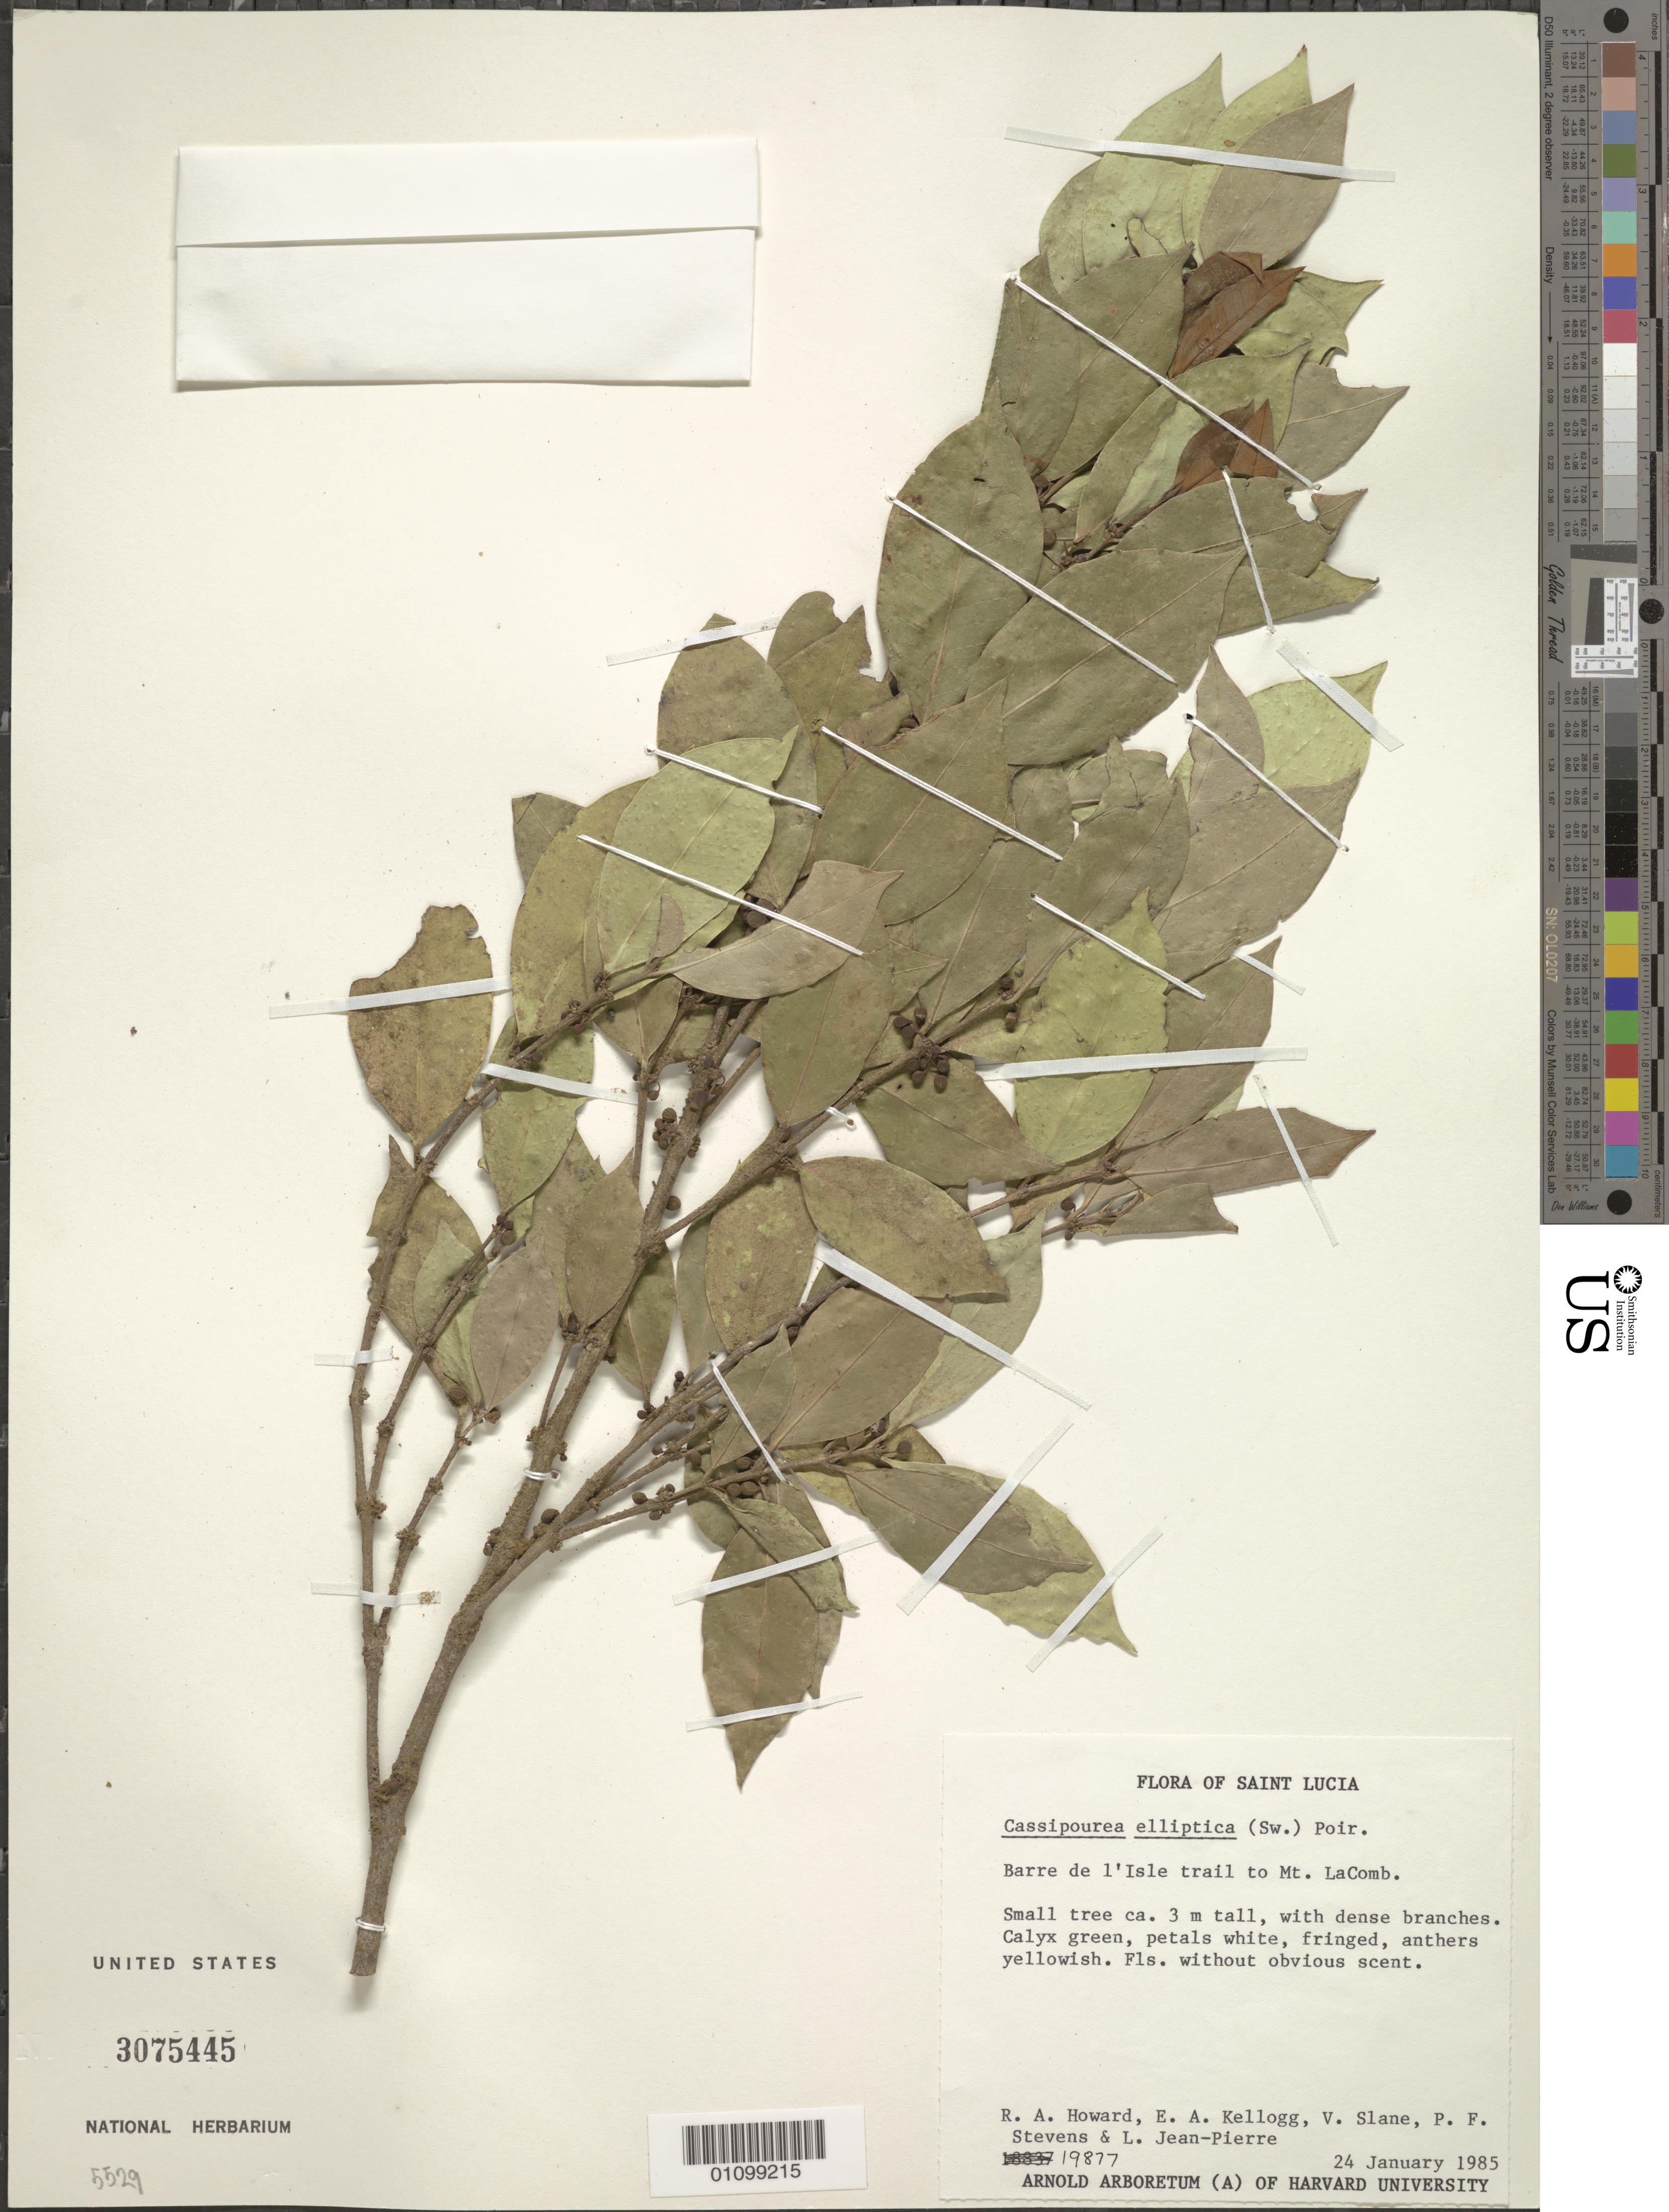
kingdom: Plantae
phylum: Tracheophyta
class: Magnoliopsida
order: Malpighiales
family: Rhizophoraceae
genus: Cassipourea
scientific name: Cassipourea elliptica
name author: (Sw.) Poir.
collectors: R. A. Howard, E. A. Kellogg, V. Slane, P. F. Stevens & L. L. Jean-Pierre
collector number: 19877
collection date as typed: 24 Jan 1985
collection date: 1985-01-24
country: St. Lucia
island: St. Lucia I.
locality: Barre de l'Isle trail to Mt. LaComb.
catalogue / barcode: US 3075445